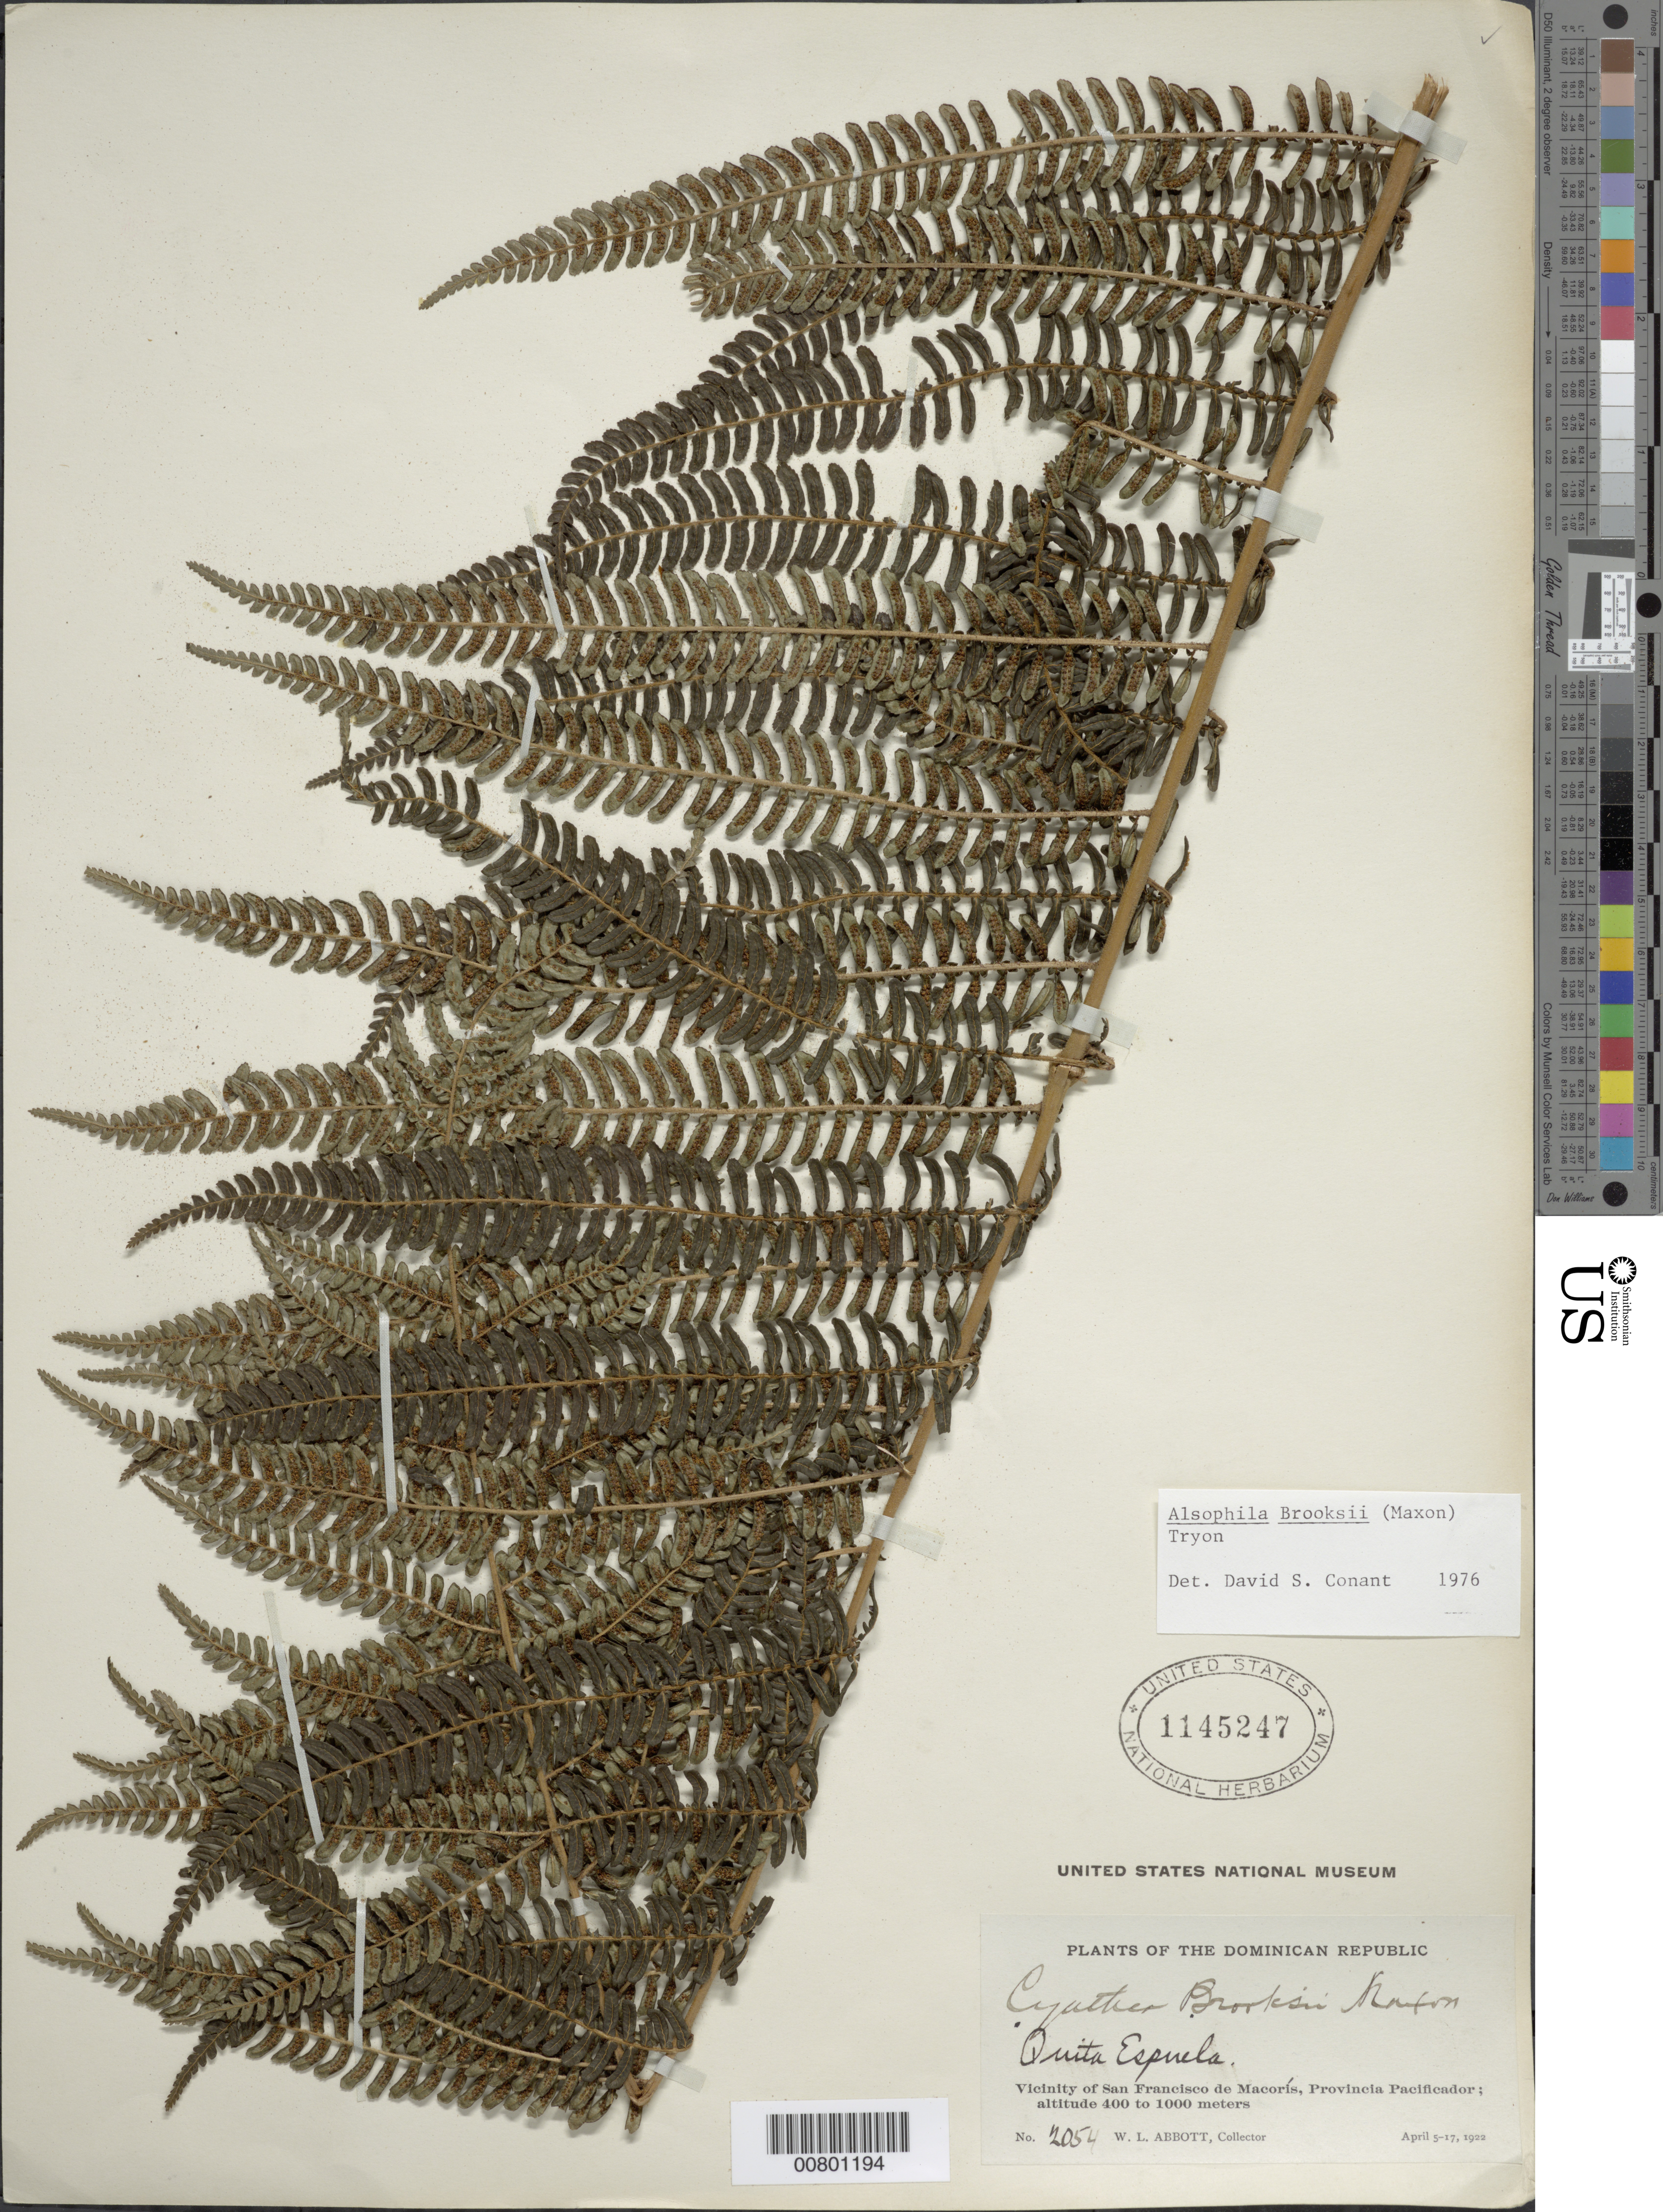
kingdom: Plantae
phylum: Tracheophyta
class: Polypodiopsida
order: Cyatheales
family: Cyatheaceae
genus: Alsophila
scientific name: Alsophila brooksii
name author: (Maxon) R.M. Tryon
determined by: Conant, D. S.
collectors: W. L. Abbott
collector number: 2054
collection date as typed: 05 Apr 1922 to 17 Apr 1922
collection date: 1922-04-05/1922-04-17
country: Dominican Republic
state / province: Duarte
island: Hispaniola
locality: San Francisco de Macorís vicinity, Quita Espuela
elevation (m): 400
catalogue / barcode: US 1145247